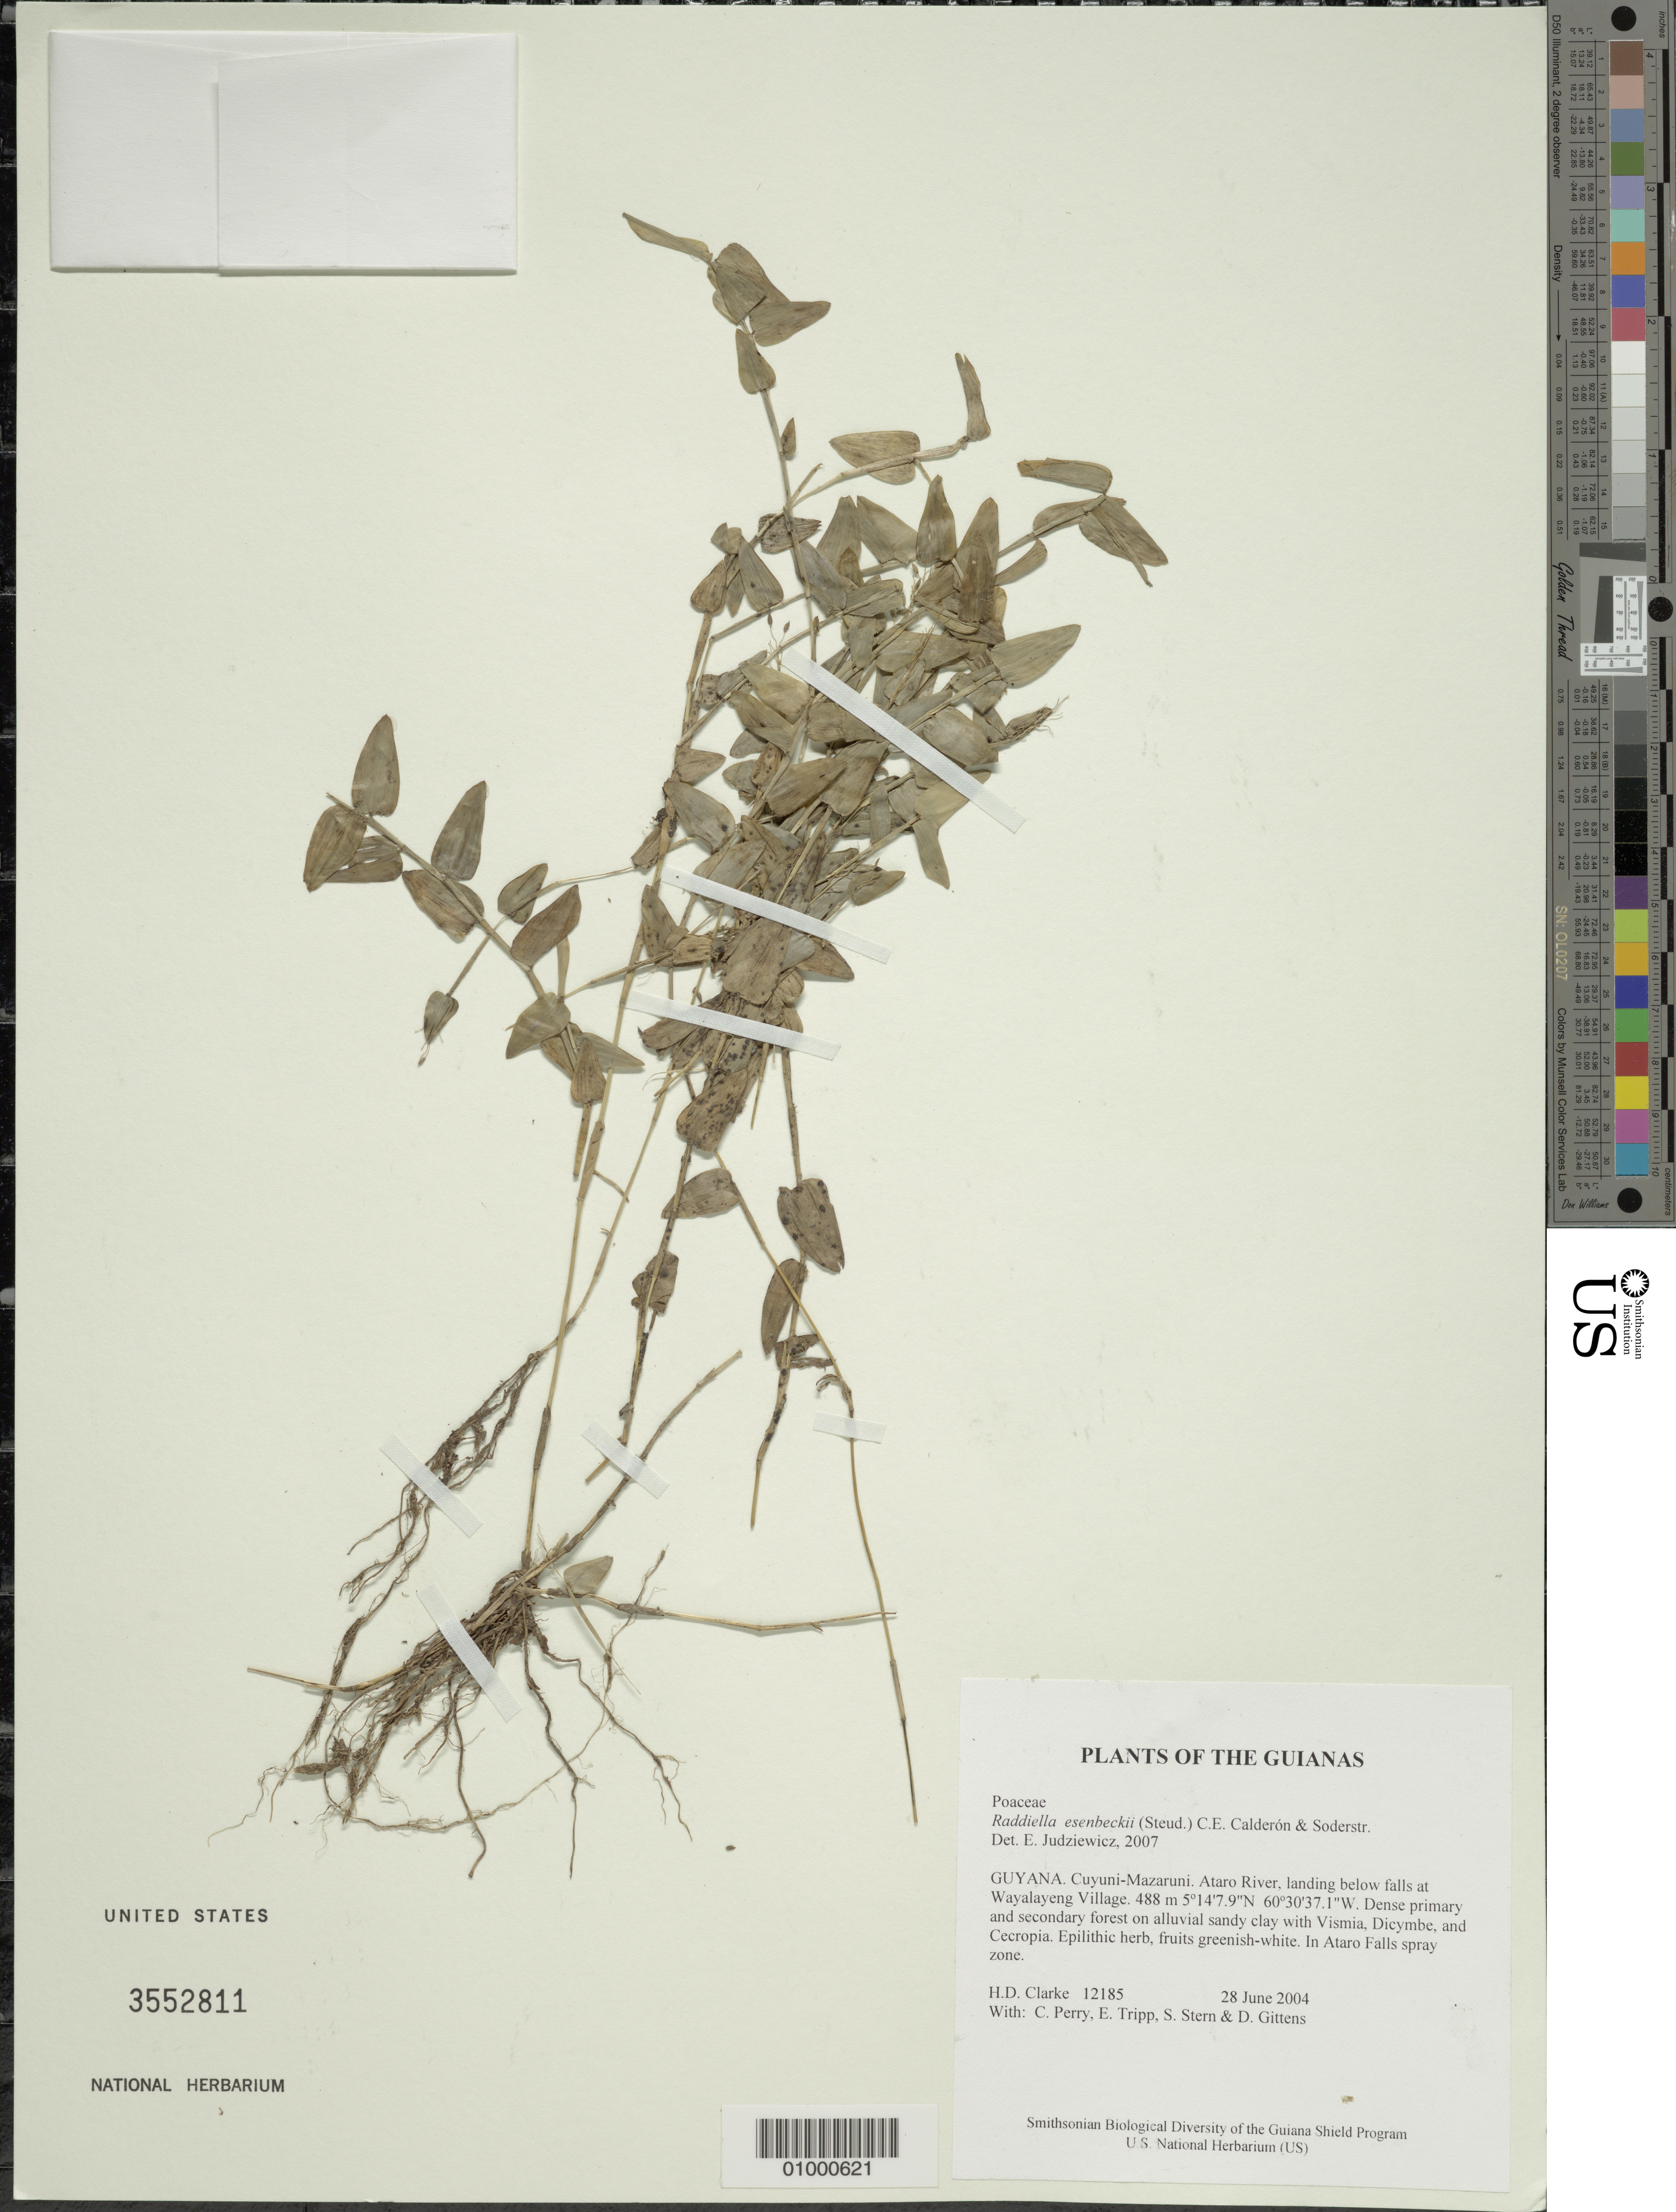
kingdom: Plantae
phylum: Tracheophyta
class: Liliopsida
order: Poales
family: Poaceae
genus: Raddiella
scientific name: Raddiella esenbeckii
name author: (Steud.) C. E. Calderón & Soderstr.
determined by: Judziewicz, E. J.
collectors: H. D. Clarke, C. Perry, E. Tripp, S. R. Stern & D. Gittens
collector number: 12185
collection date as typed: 28 June 2004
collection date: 2004-06-28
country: Guyana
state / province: Cuyuni-Mazaruni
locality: Ataro River, landing below falls at Wayalayeng Village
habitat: Dense primary and secondary forest on alluvial sandy clay with Vismia, Dicymbe, and Cecropia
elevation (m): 488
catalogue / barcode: US 3552811